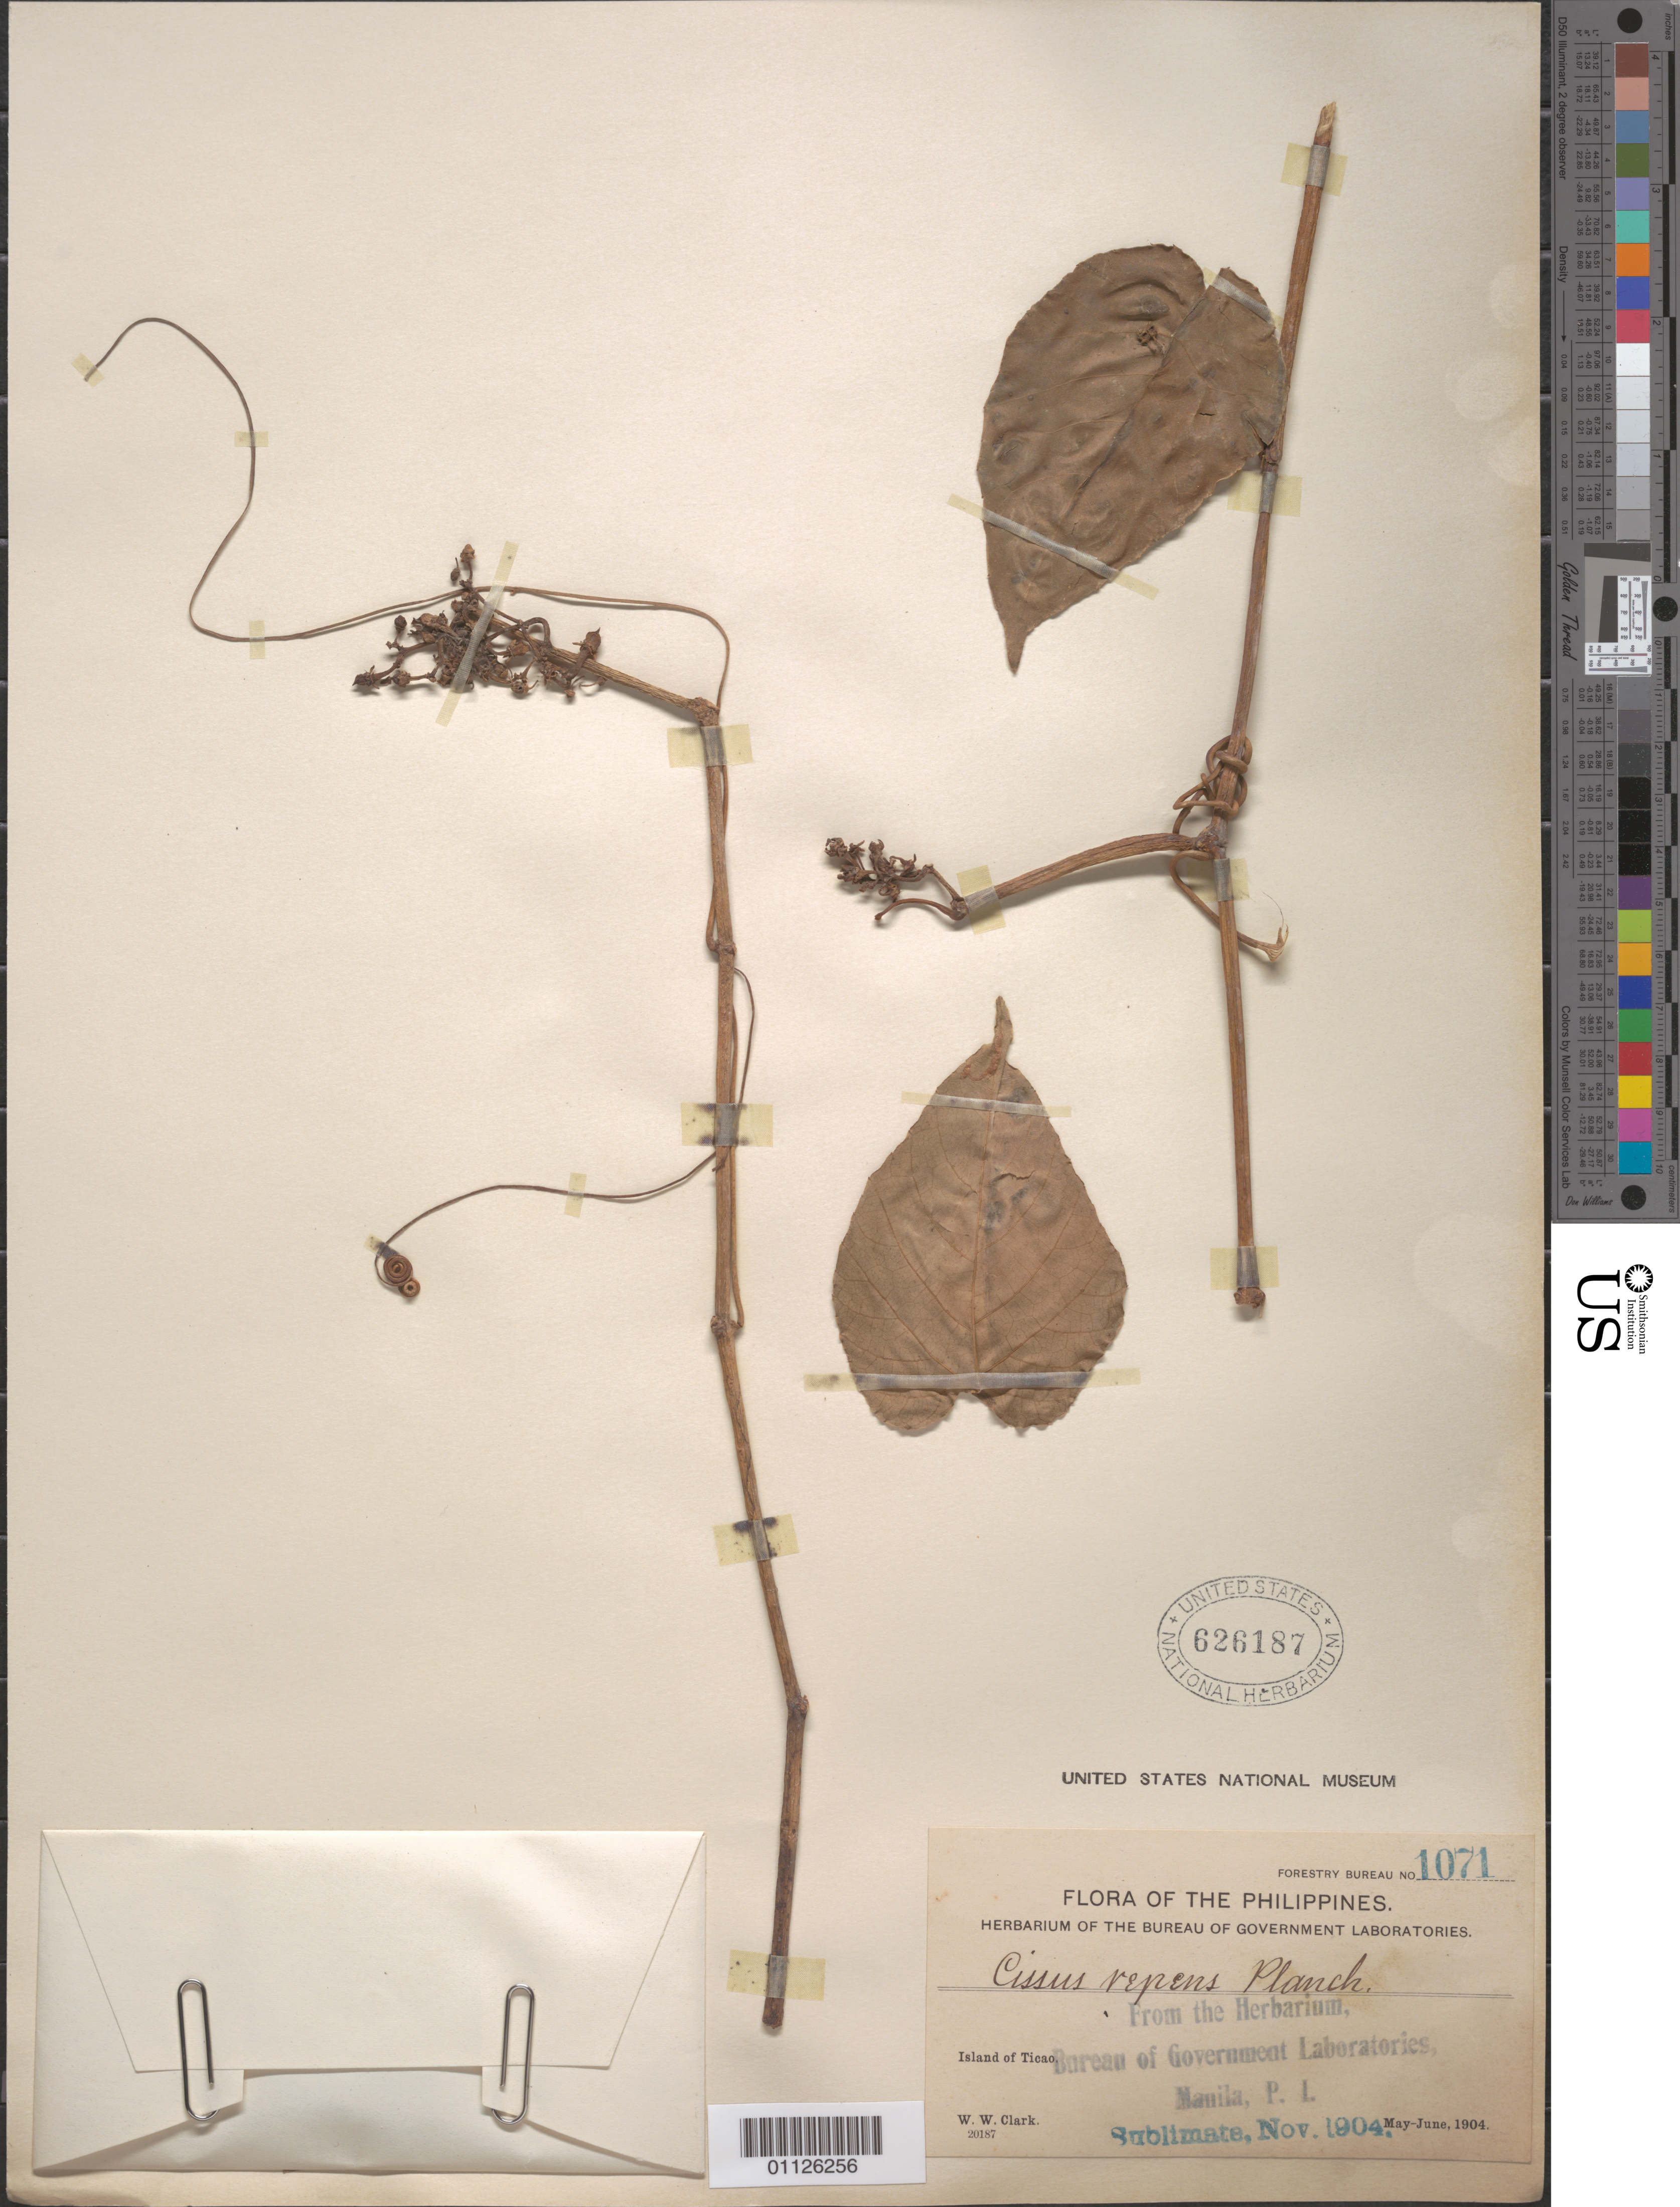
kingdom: Plantae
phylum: Tracheophyta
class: Magnoliopsida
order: Vitales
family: Vitaceae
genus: Cissus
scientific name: Cissus repens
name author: Lam.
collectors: W. W. Clark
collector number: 1071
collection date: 1904-05/1904-06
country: Philippines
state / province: Bicol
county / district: Masbate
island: Ticao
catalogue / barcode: US 626187